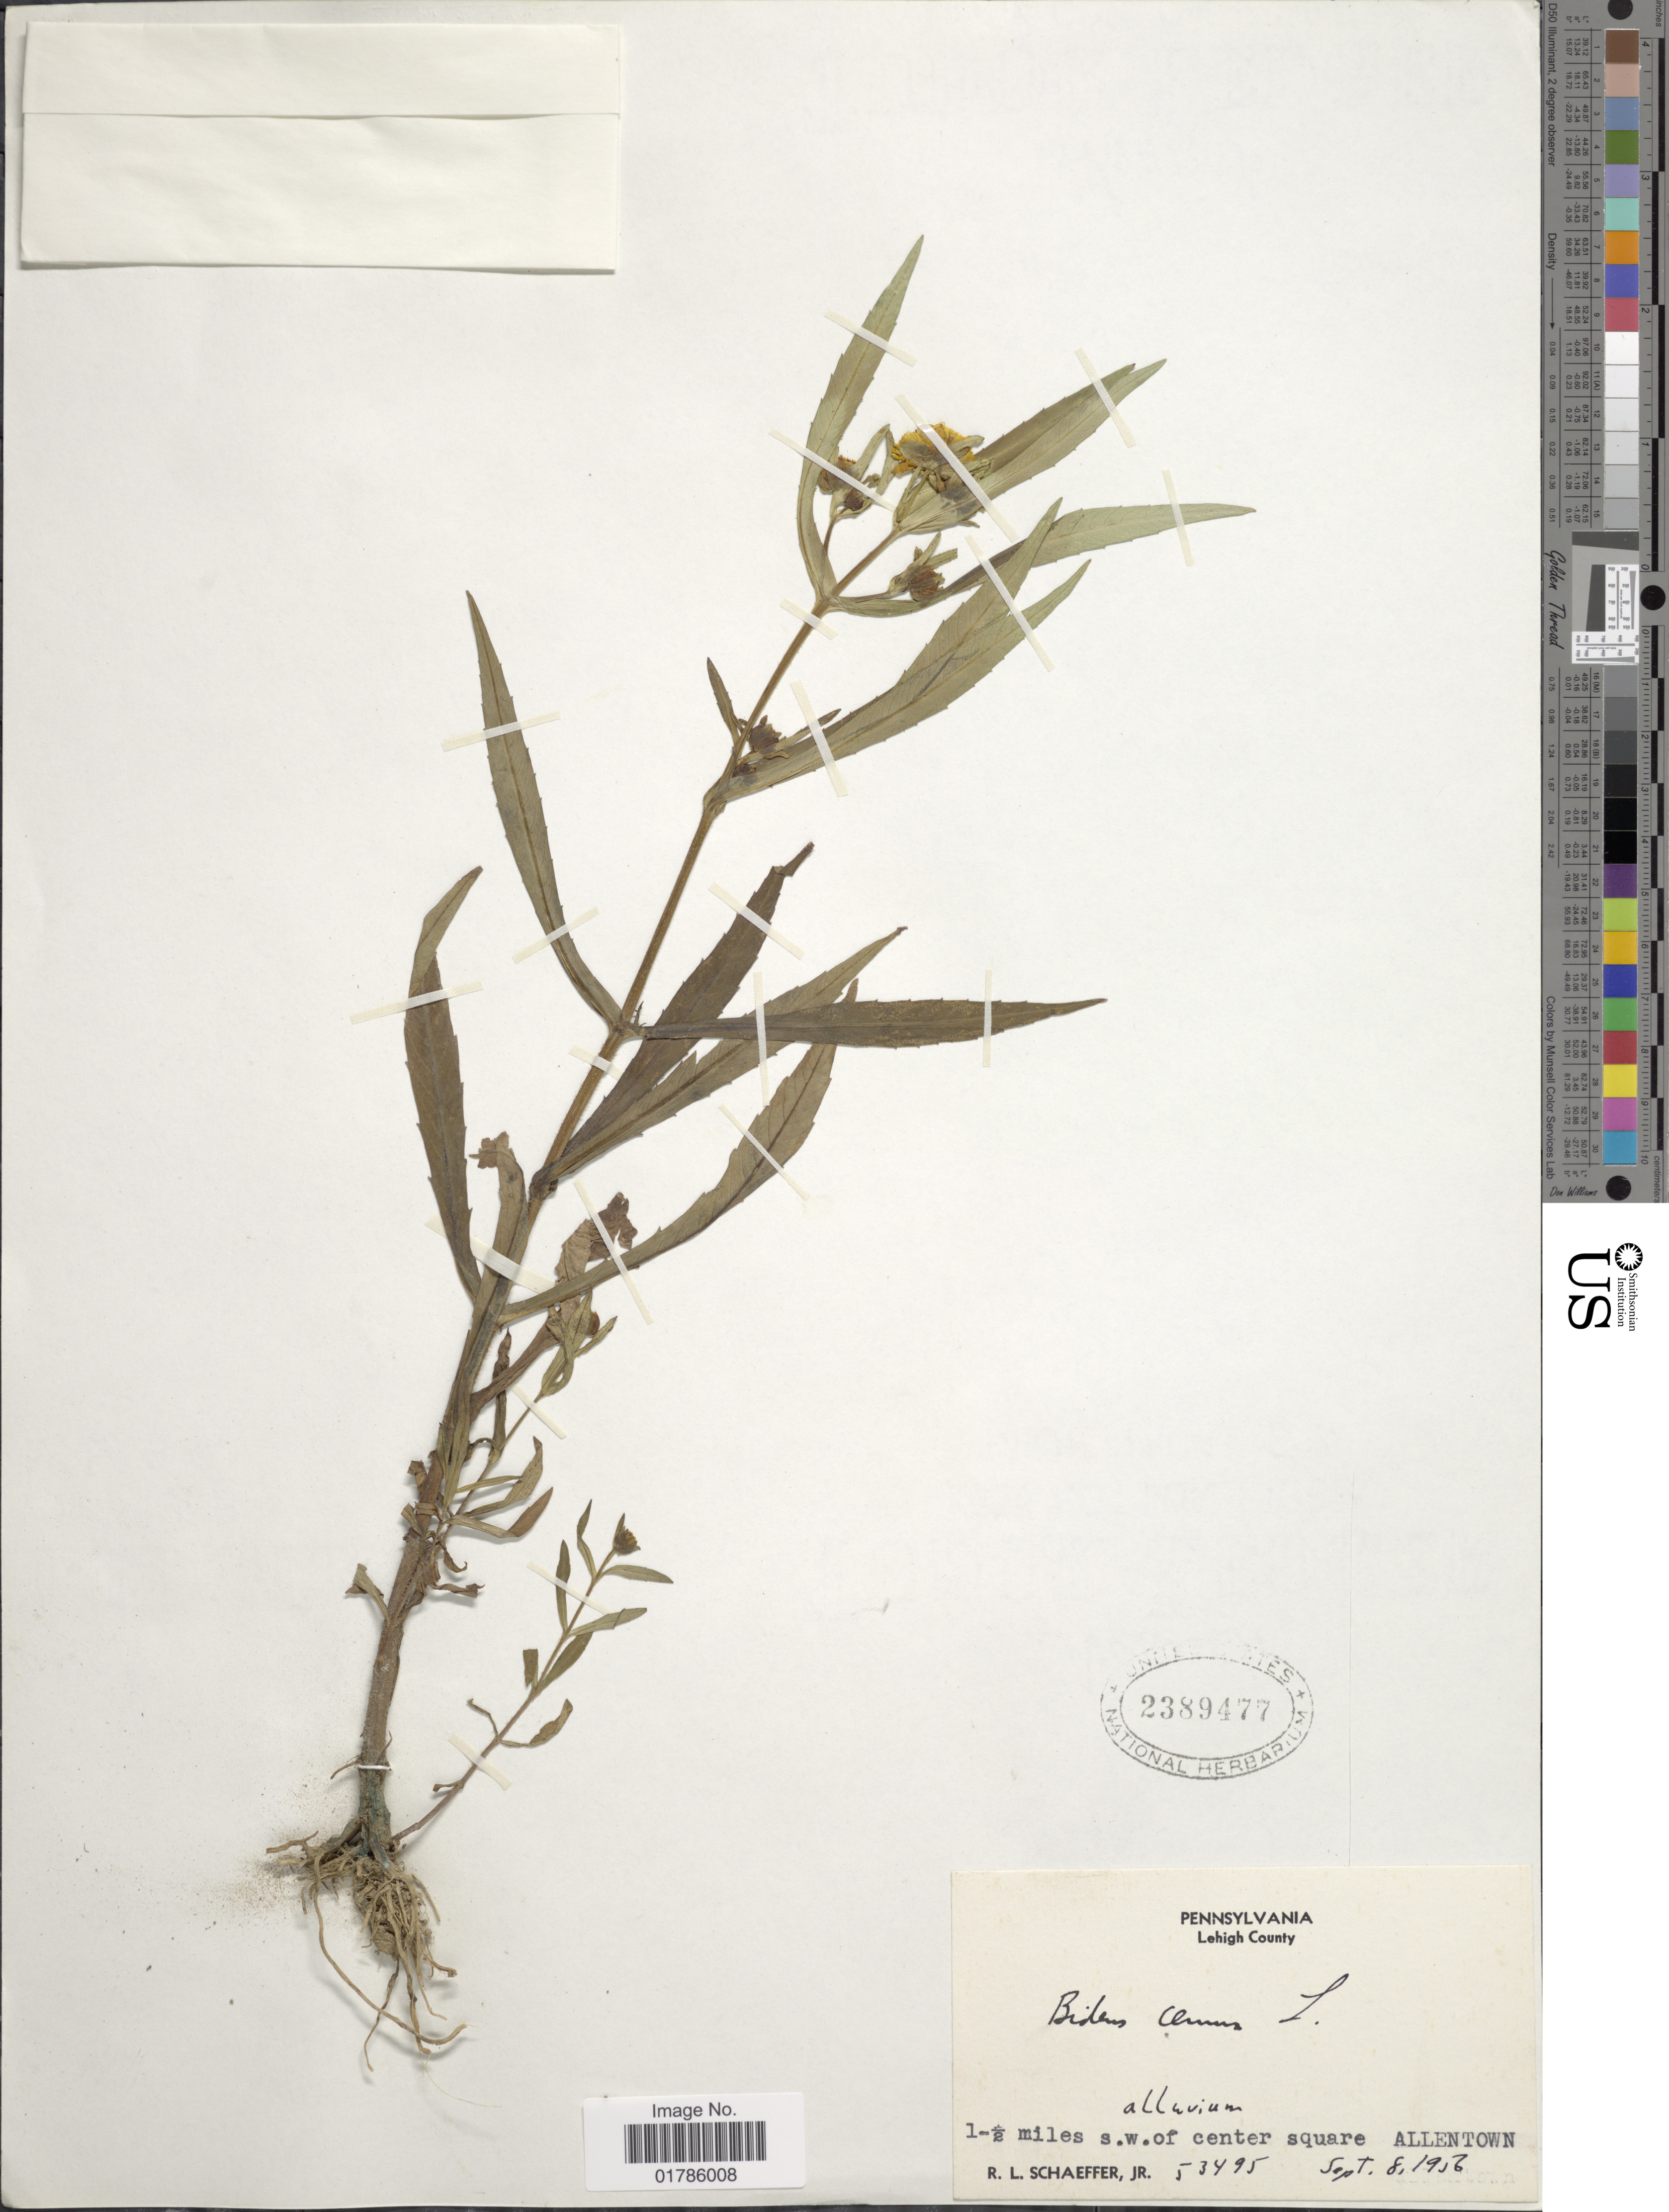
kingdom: Plantae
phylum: Tracheophyta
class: Magnoliopsida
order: Asterales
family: Asteraceae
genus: Bidens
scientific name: Bidens cernua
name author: L.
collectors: R. L. Schaeffer Jr.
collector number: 53495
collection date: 1956-09-08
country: United States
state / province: Pennsylvania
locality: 1-½ miles s.w. of center square Allentown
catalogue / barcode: US 2389477